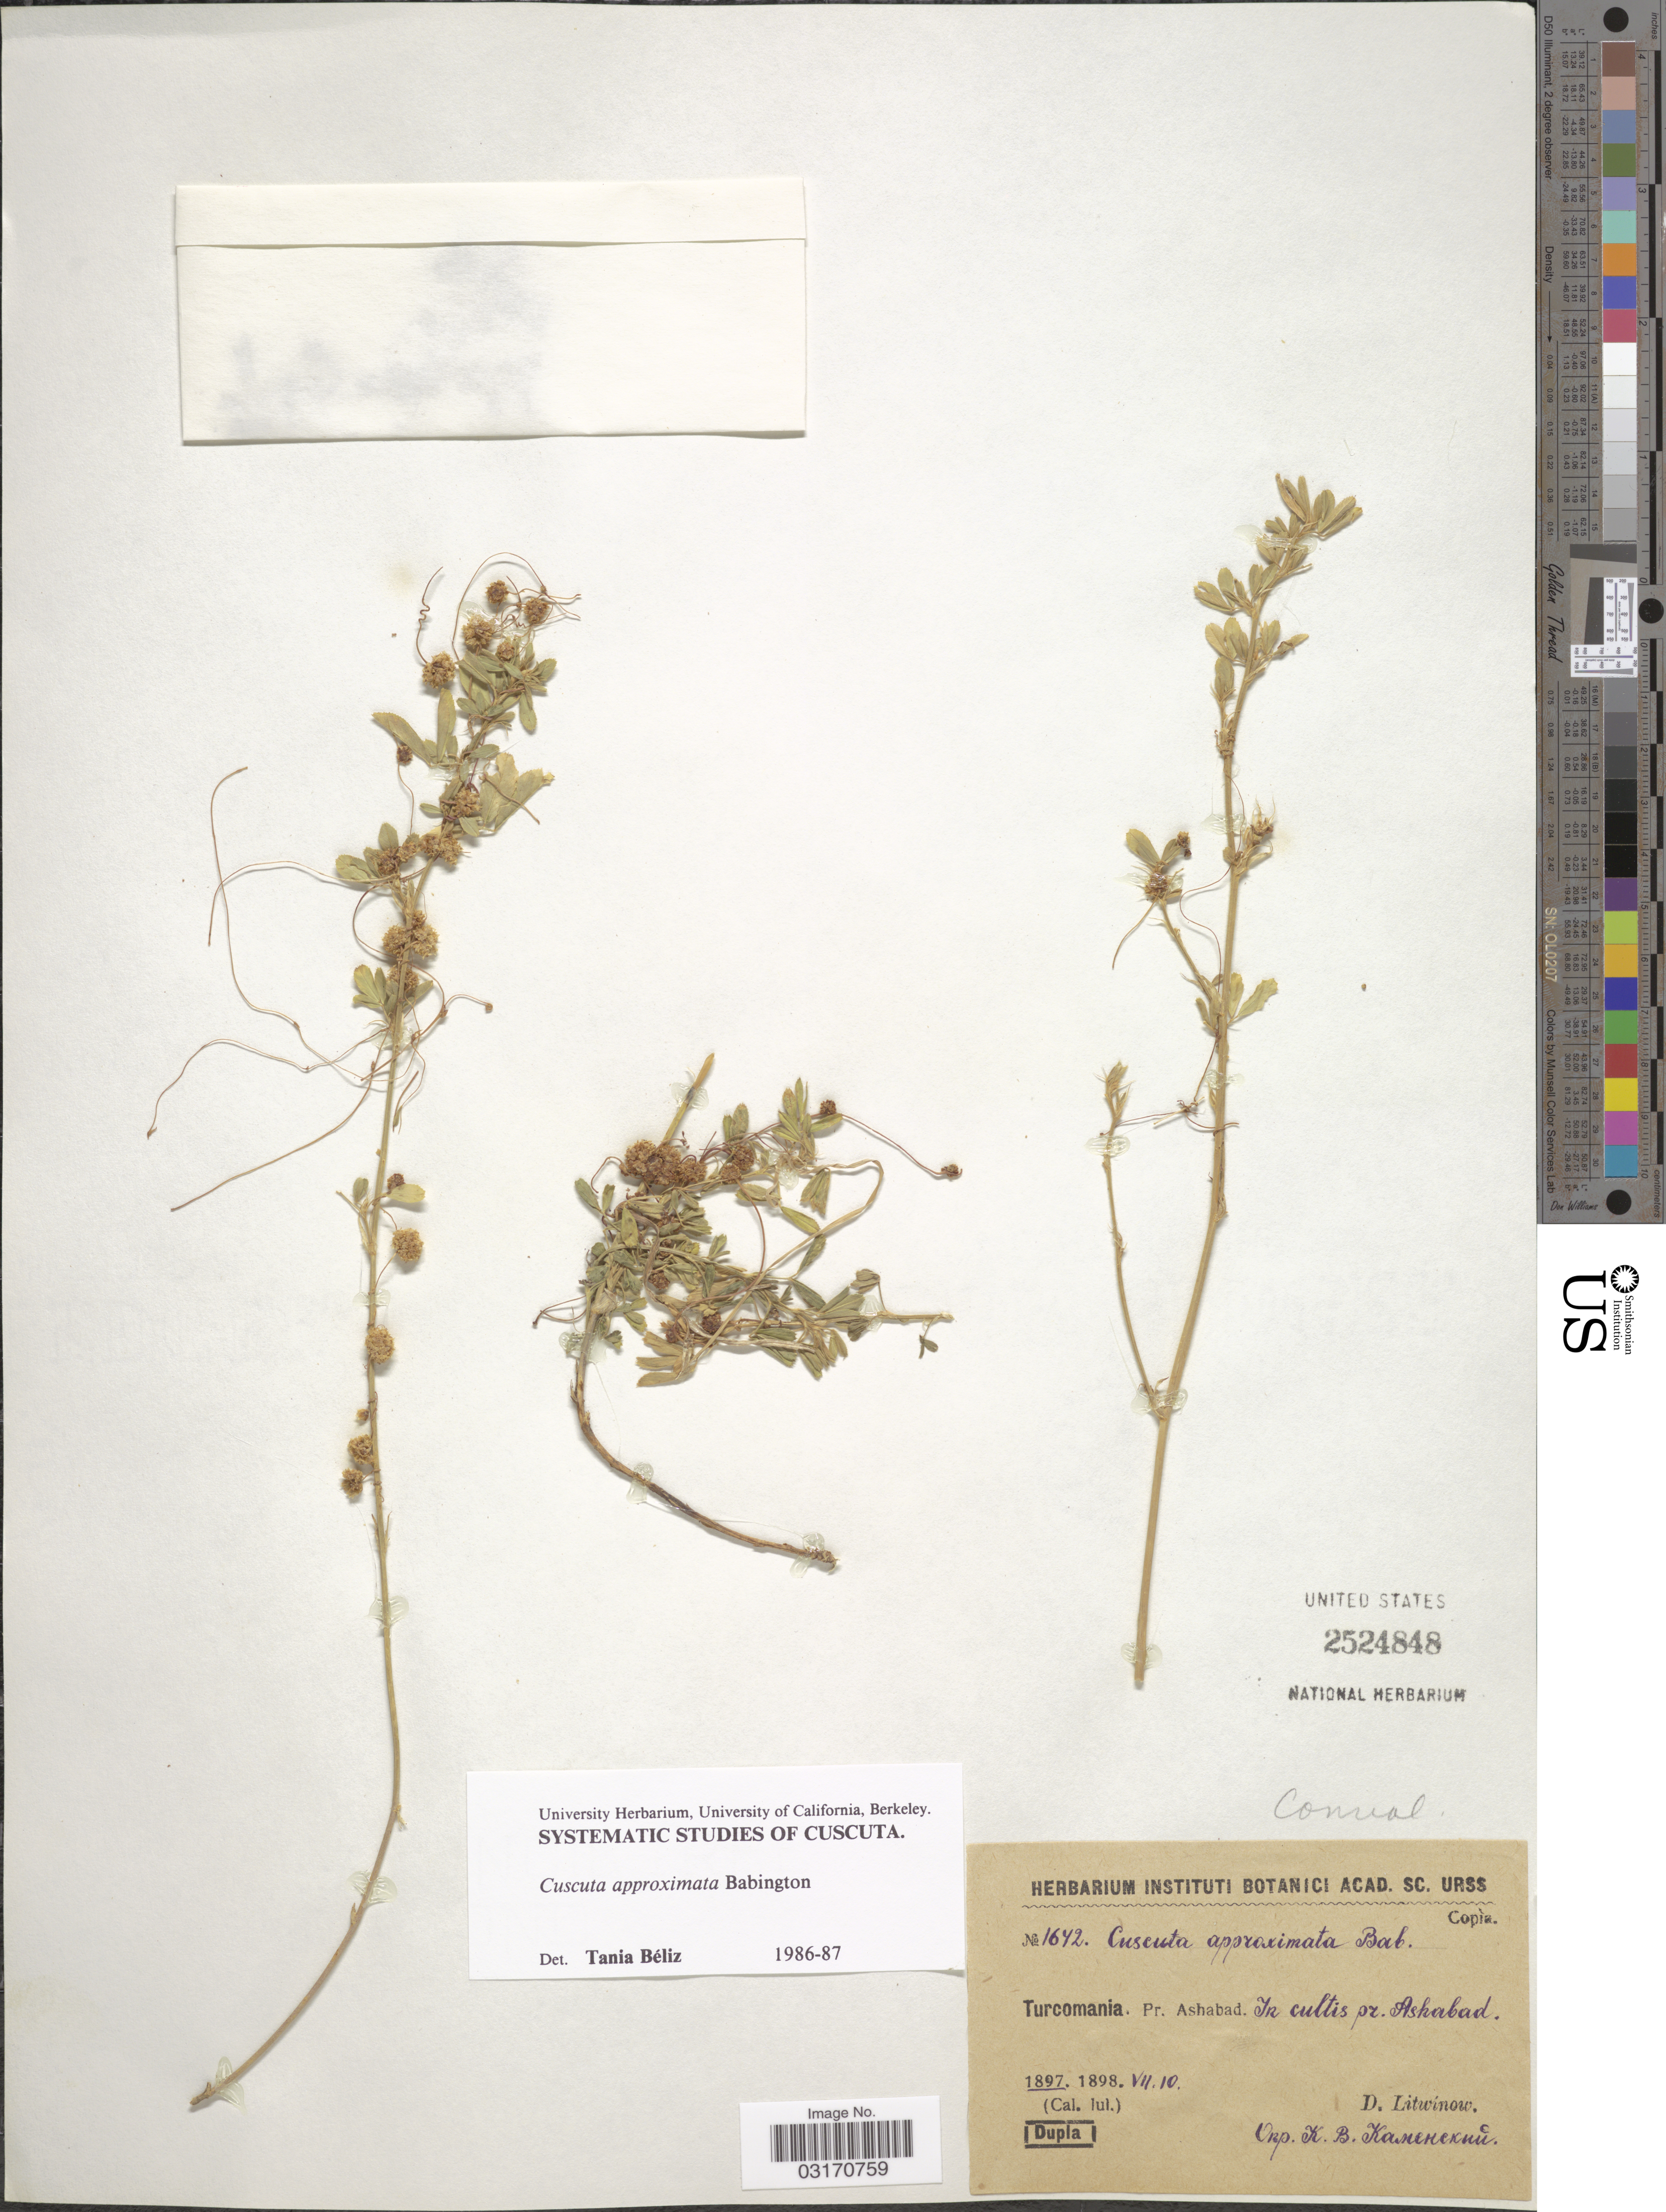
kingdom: Plantae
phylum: Tracheophyta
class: Magnoliopsida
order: Solanales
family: Convolvulaceae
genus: Cuscuta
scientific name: Cuscuta approximata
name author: Bab.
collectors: D. Litwinow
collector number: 1642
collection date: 1897-07-10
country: Turkmenistan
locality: Turcomania. Pr. Ashabad. In cultis pr. Ashabad.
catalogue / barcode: US 2524848